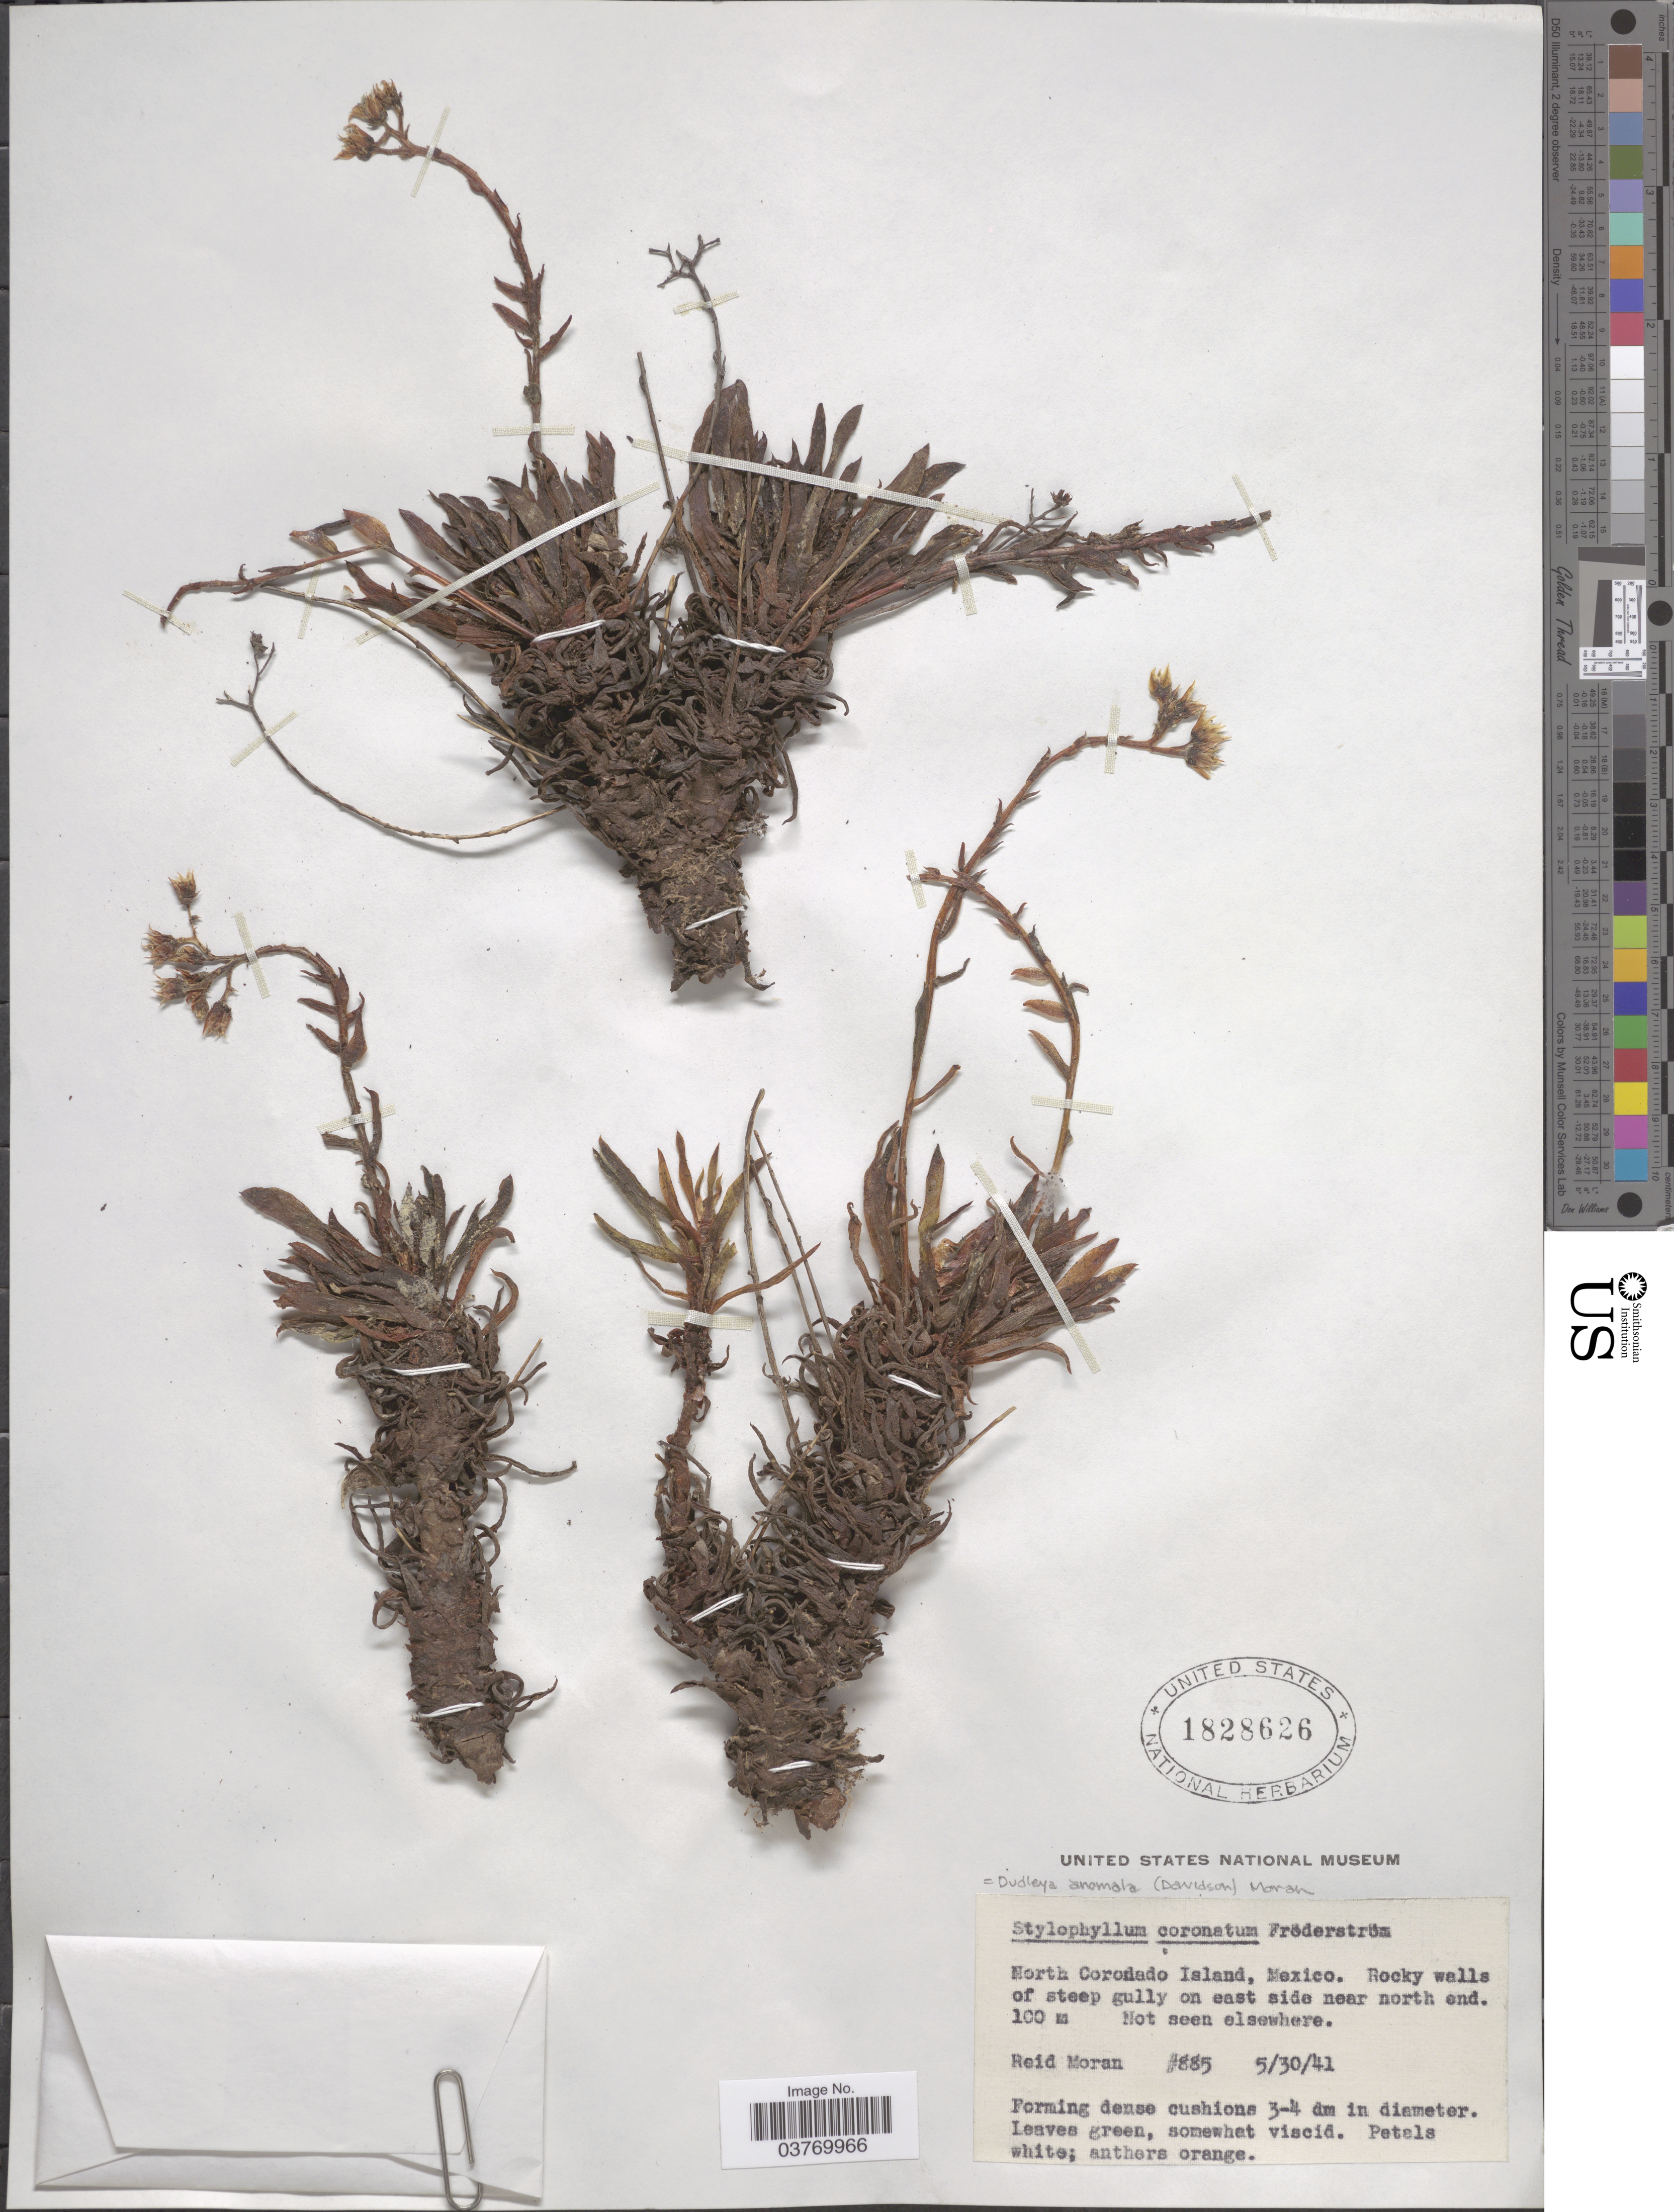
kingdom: Plantae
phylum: Tracheophyta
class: Magnoliopsida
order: Saxifragales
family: Crassulaceae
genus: Dudleya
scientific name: Dudleya anomala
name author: (Davidson) Moran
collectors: R. V. Moran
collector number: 885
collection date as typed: Transcribed d/m/y: 30/5/41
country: Mexico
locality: North Coronado Island.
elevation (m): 100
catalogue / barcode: US 1828626